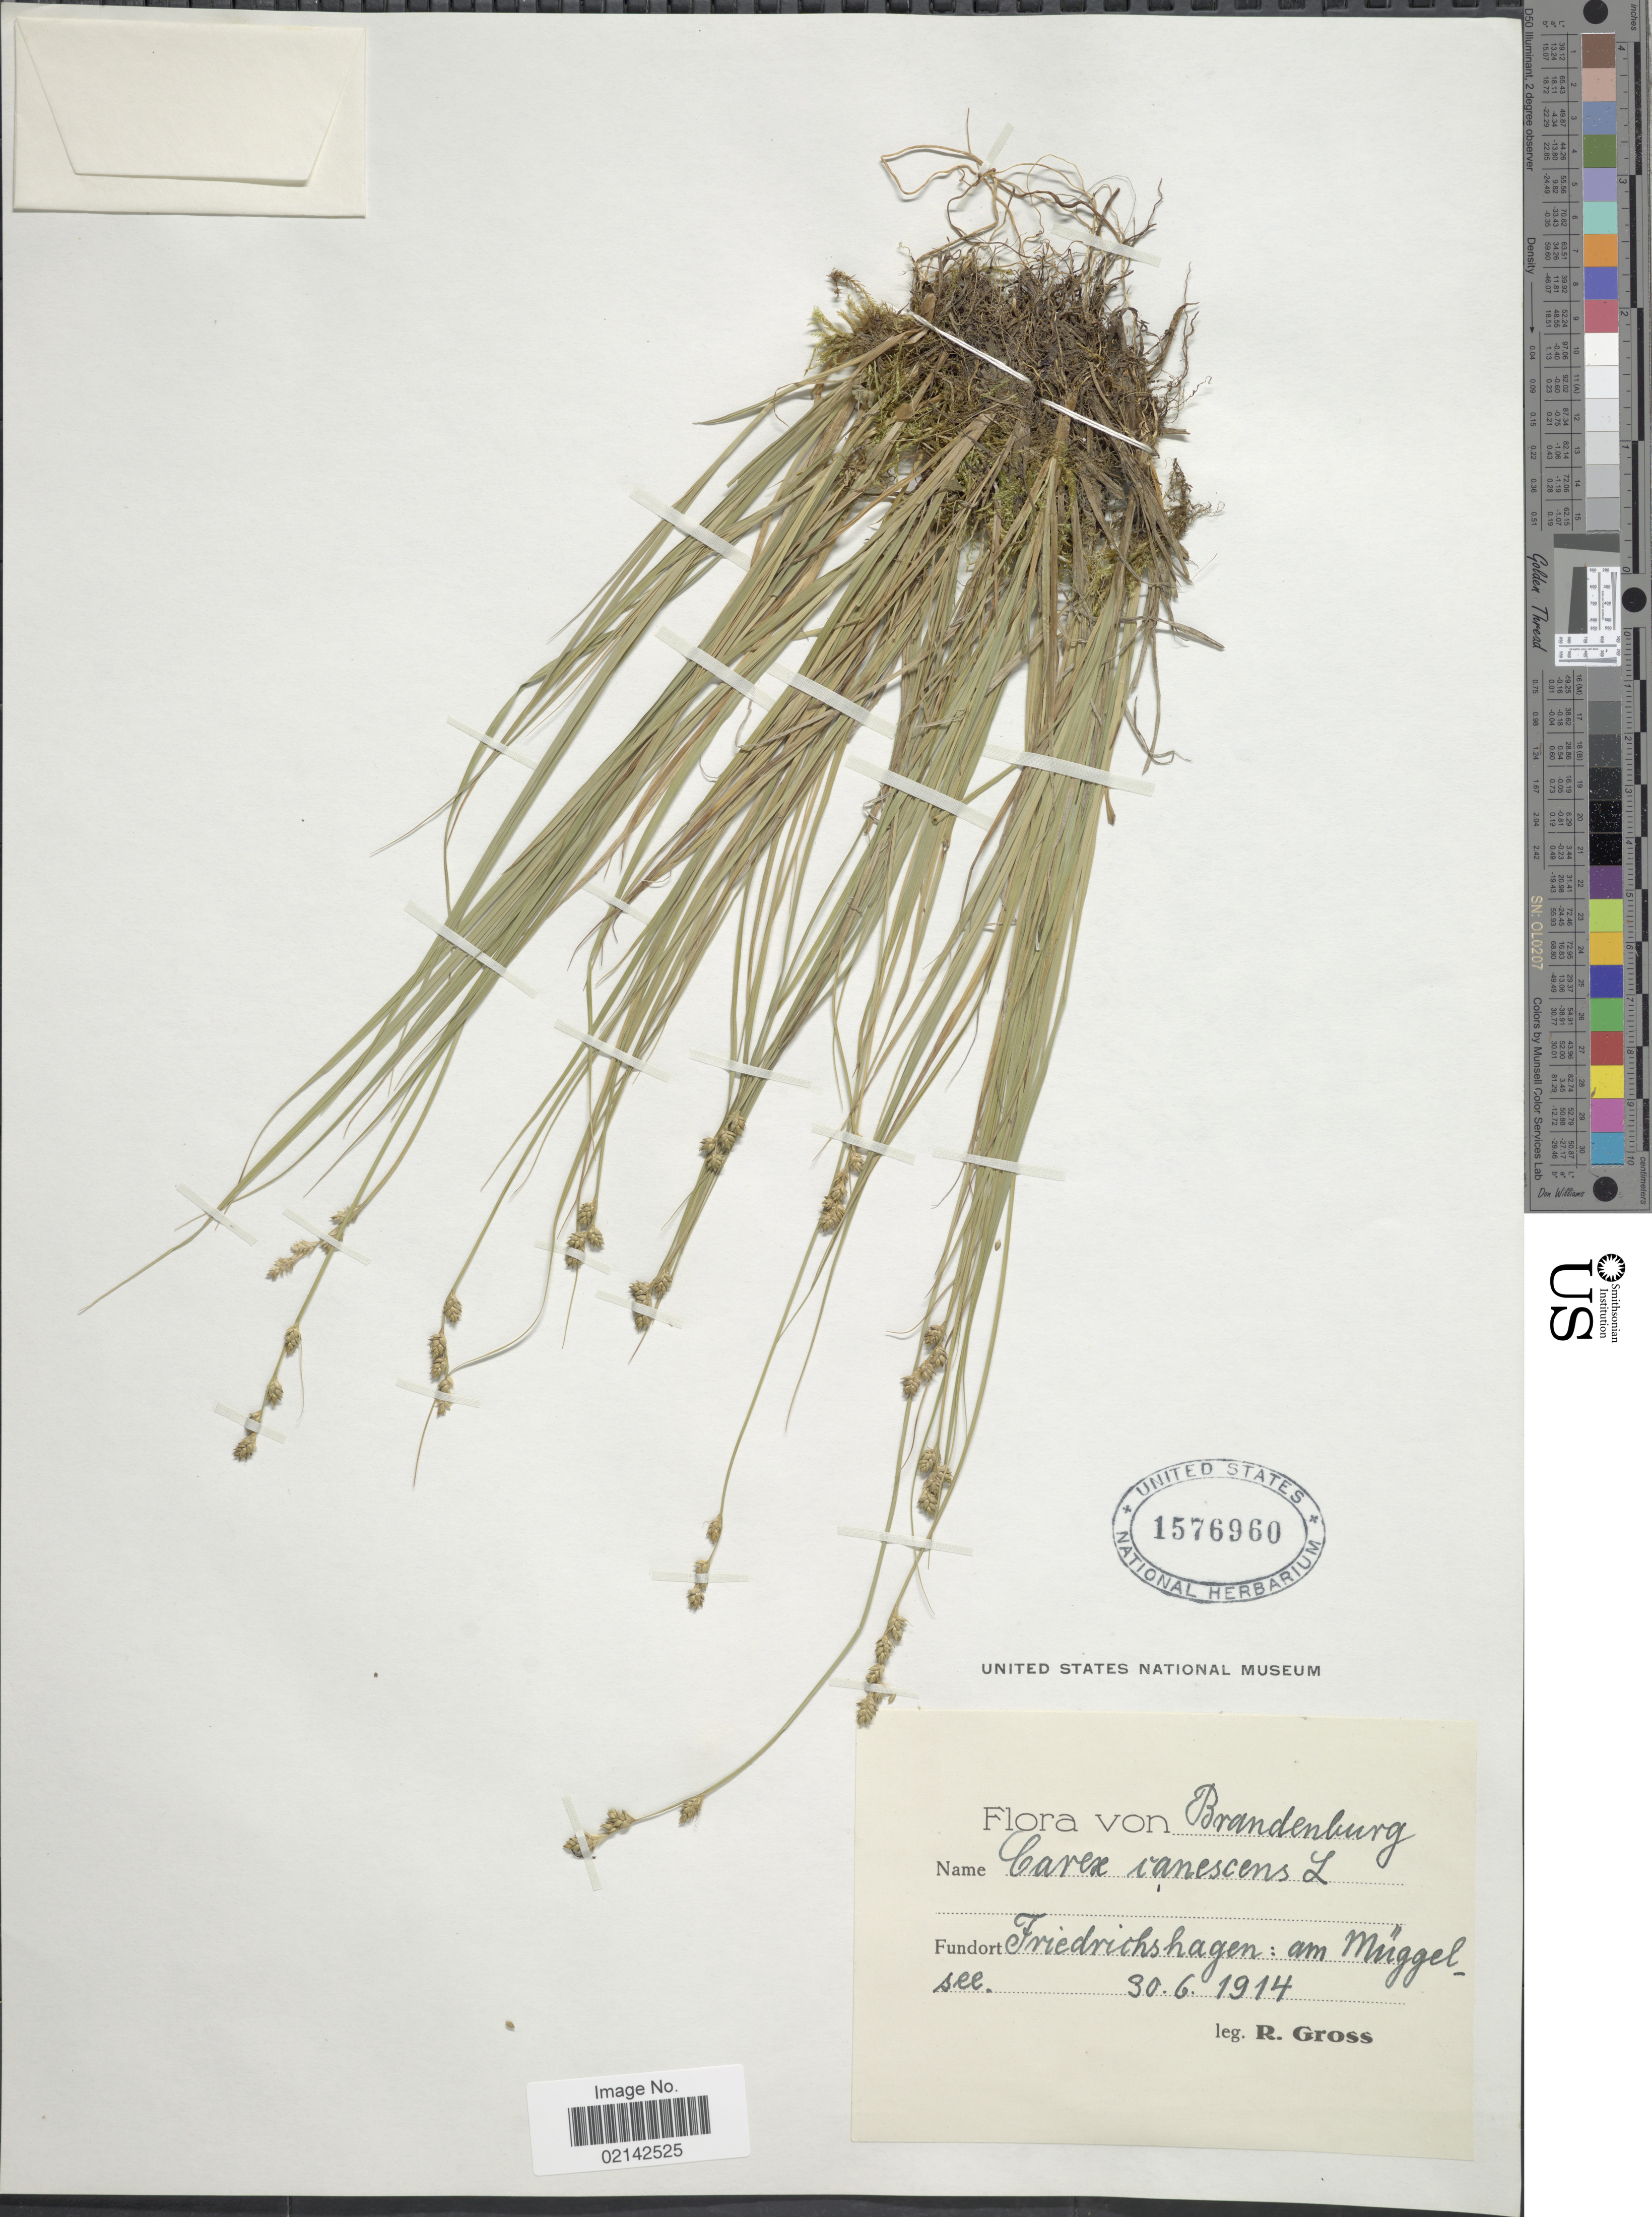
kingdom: Plantae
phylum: Tracheophyta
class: Liliopsida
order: Poales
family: Cyperaceae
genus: Carex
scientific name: Carex canescens var. canescens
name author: L.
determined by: Strong, Mark T., (BOT), Smithsonian Institution - National Museum of Natural History (UNITED STATES)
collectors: R. Gross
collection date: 1914-06-30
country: Germany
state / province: Brandenburg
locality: Friedrichshagen: am Muggelsee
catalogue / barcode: US 1576960